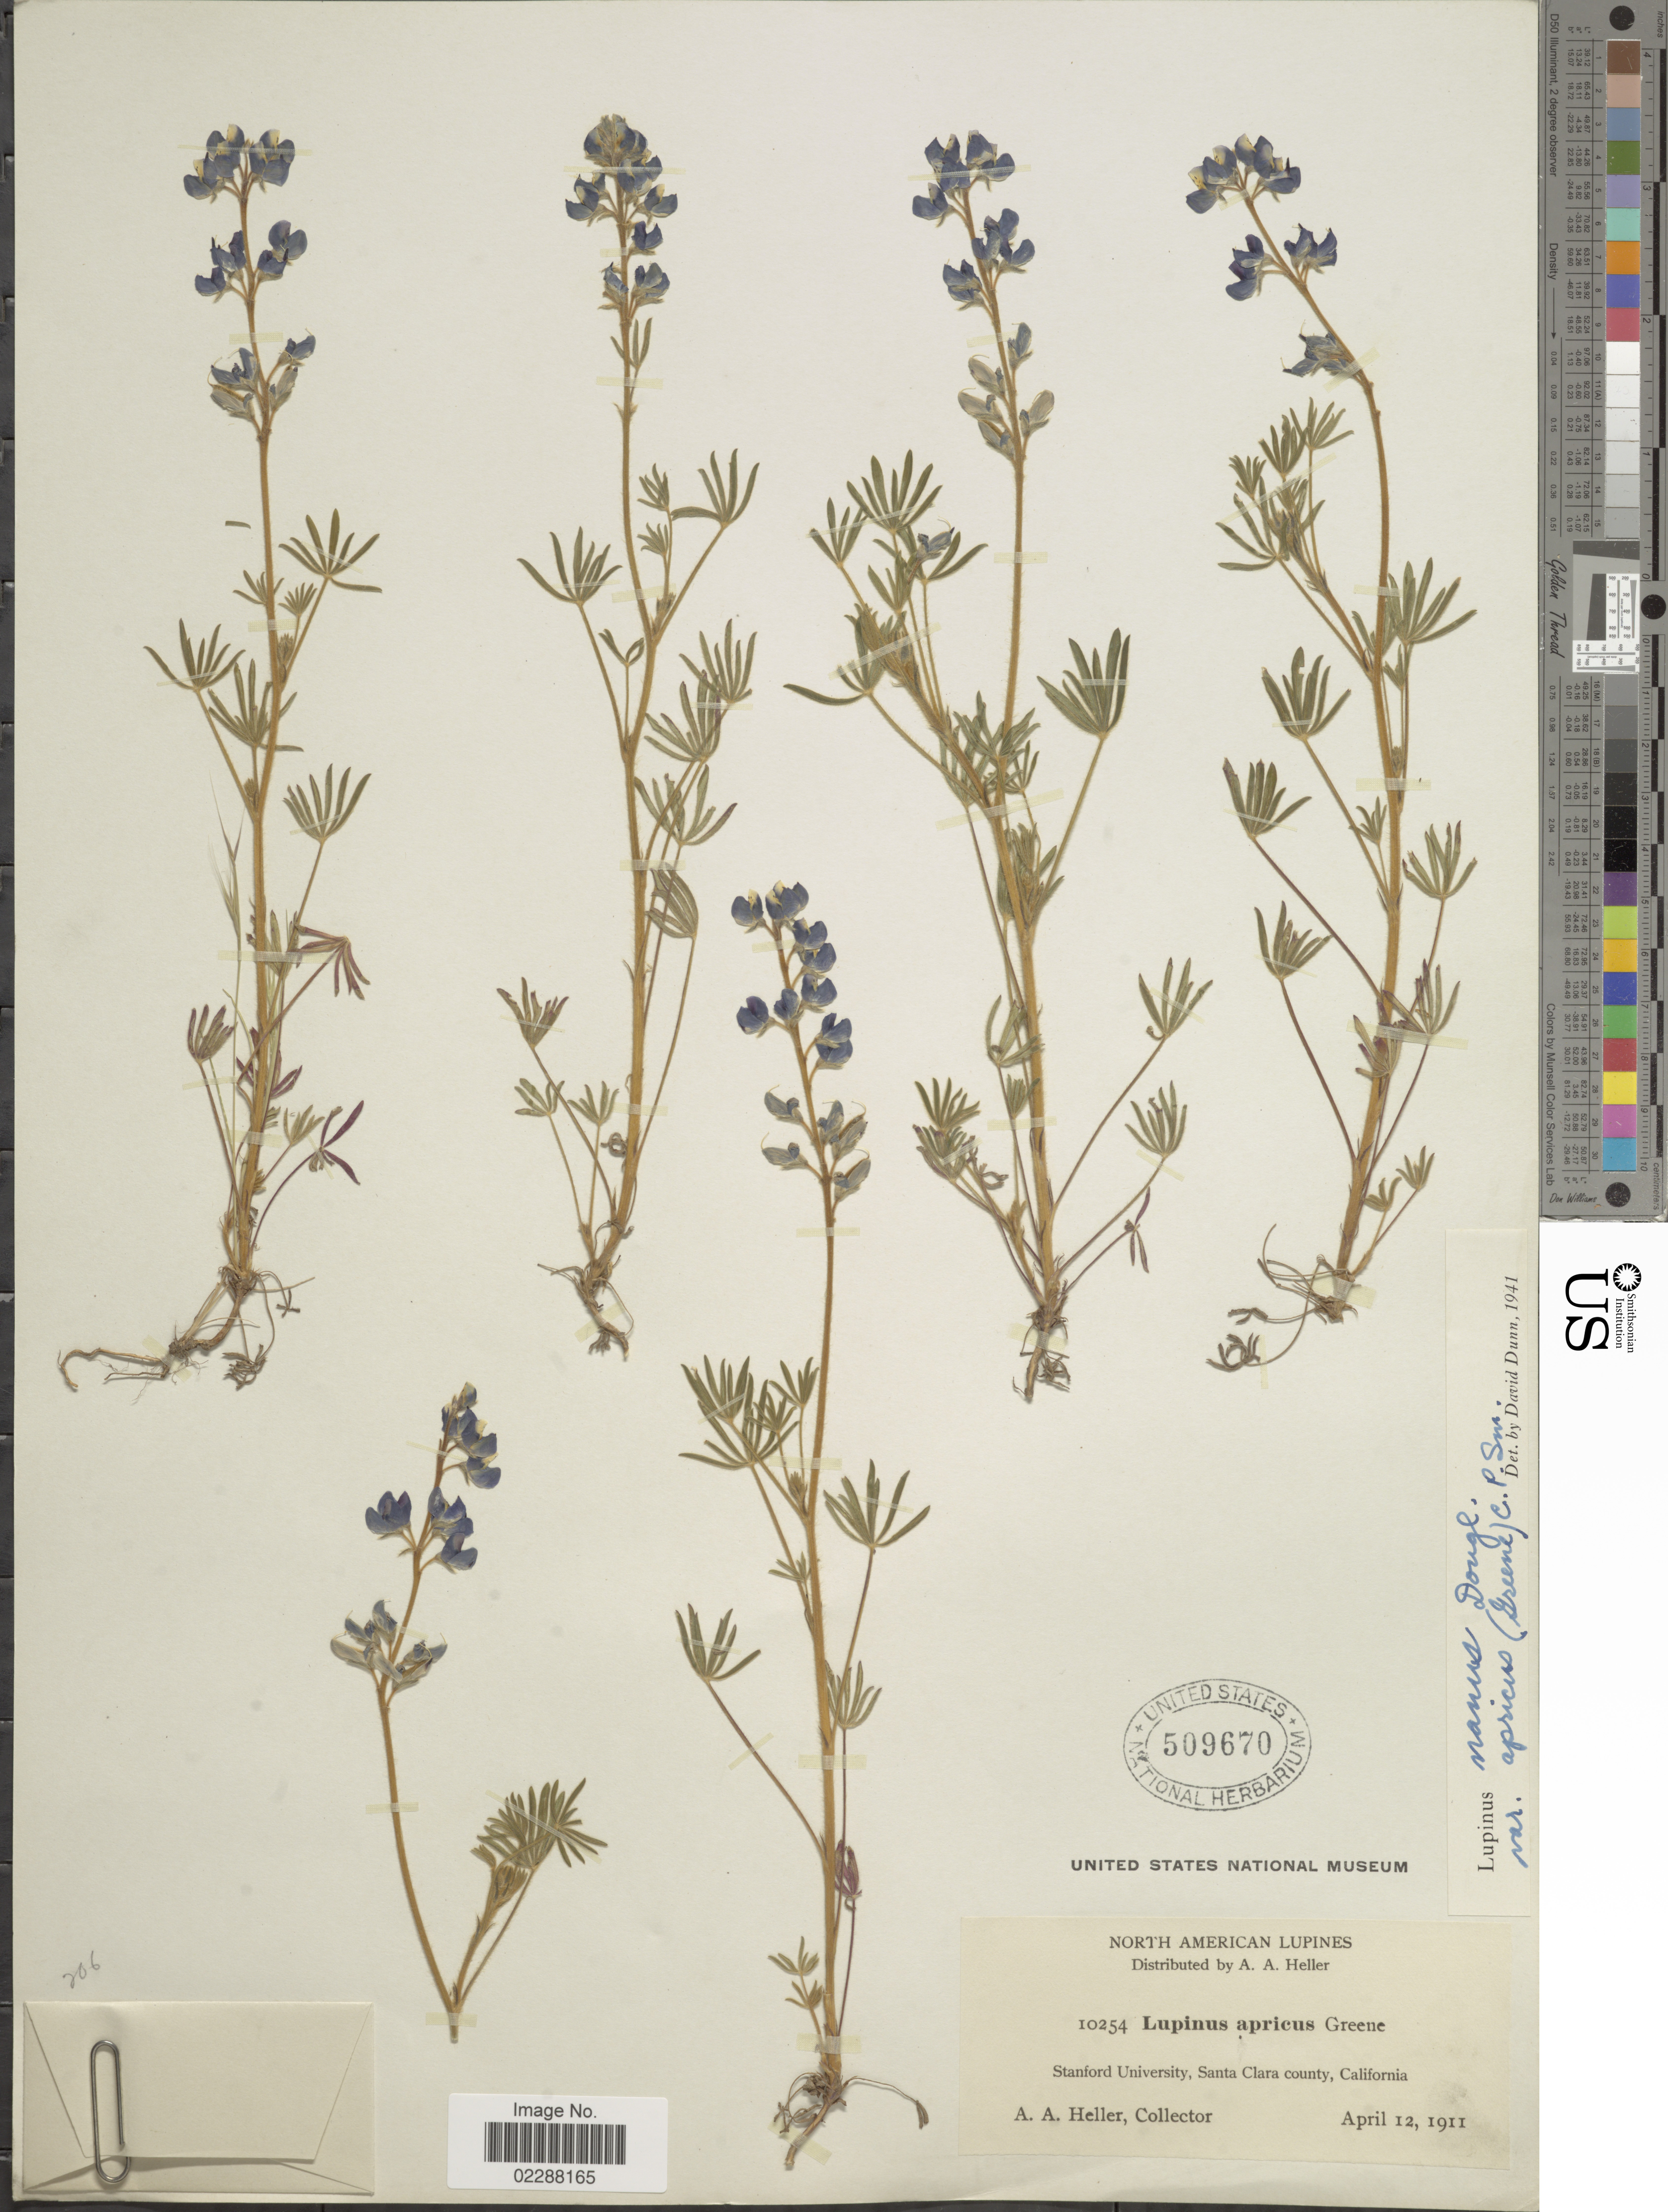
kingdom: Plantae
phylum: Tracheophyta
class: Magnoliopsida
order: Fabales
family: Fabaceae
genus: Lupinus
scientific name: Lupinus vallicola subsp. apricus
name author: (Greene) D.B. Dunn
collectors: A. A. Heller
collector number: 10254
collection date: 1911-04-12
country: United States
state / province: California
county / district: Santa Clara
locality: Stanford University, Santa Clara county, California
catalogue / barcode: US 509670